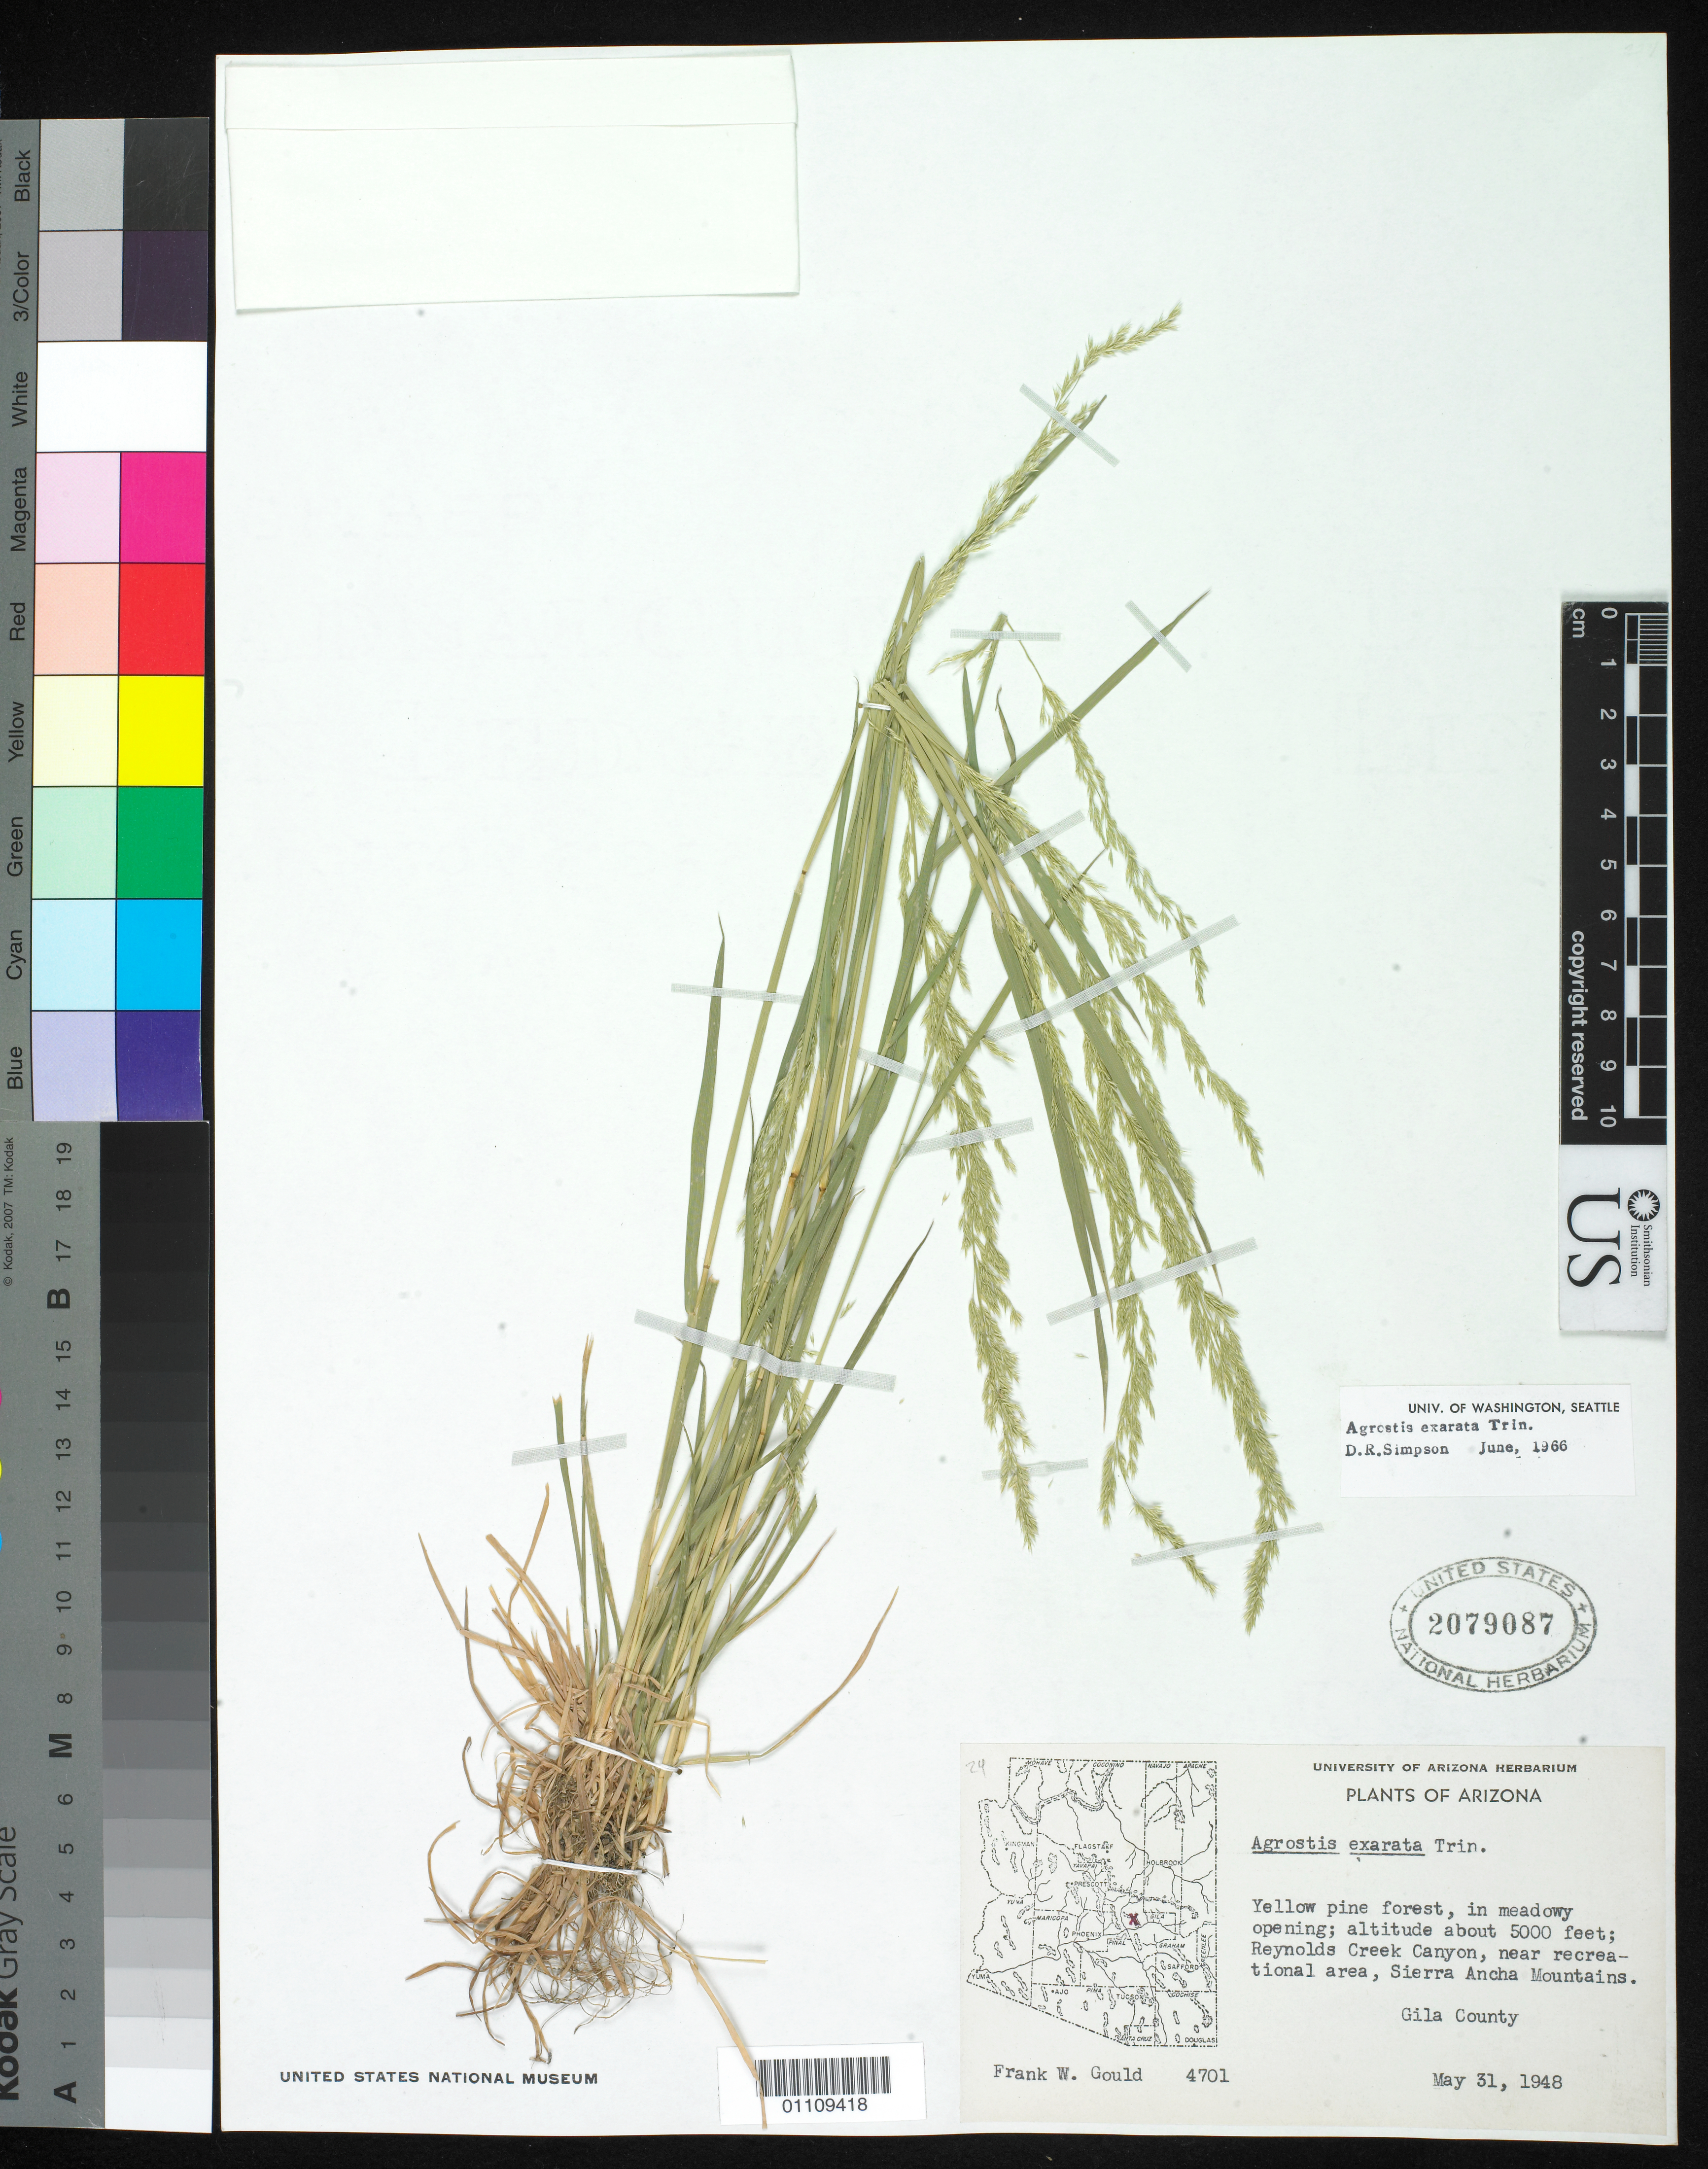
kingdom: Plantae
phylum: Tracheophyta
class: Liliopsida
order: Poales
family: Poaceae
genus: Agrostis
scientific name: Agrostis exarata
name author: Trin.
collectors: F. W. Gould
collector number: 4701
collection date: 1948-05-31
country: United States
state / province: Arizona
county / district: Gila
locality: Reynolds Creek Canyon, near recreational area, Sierra Ancha Mountains.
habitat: Yellow pine forest, in meadowy opening.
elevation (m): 1524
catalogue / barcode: US 2079087